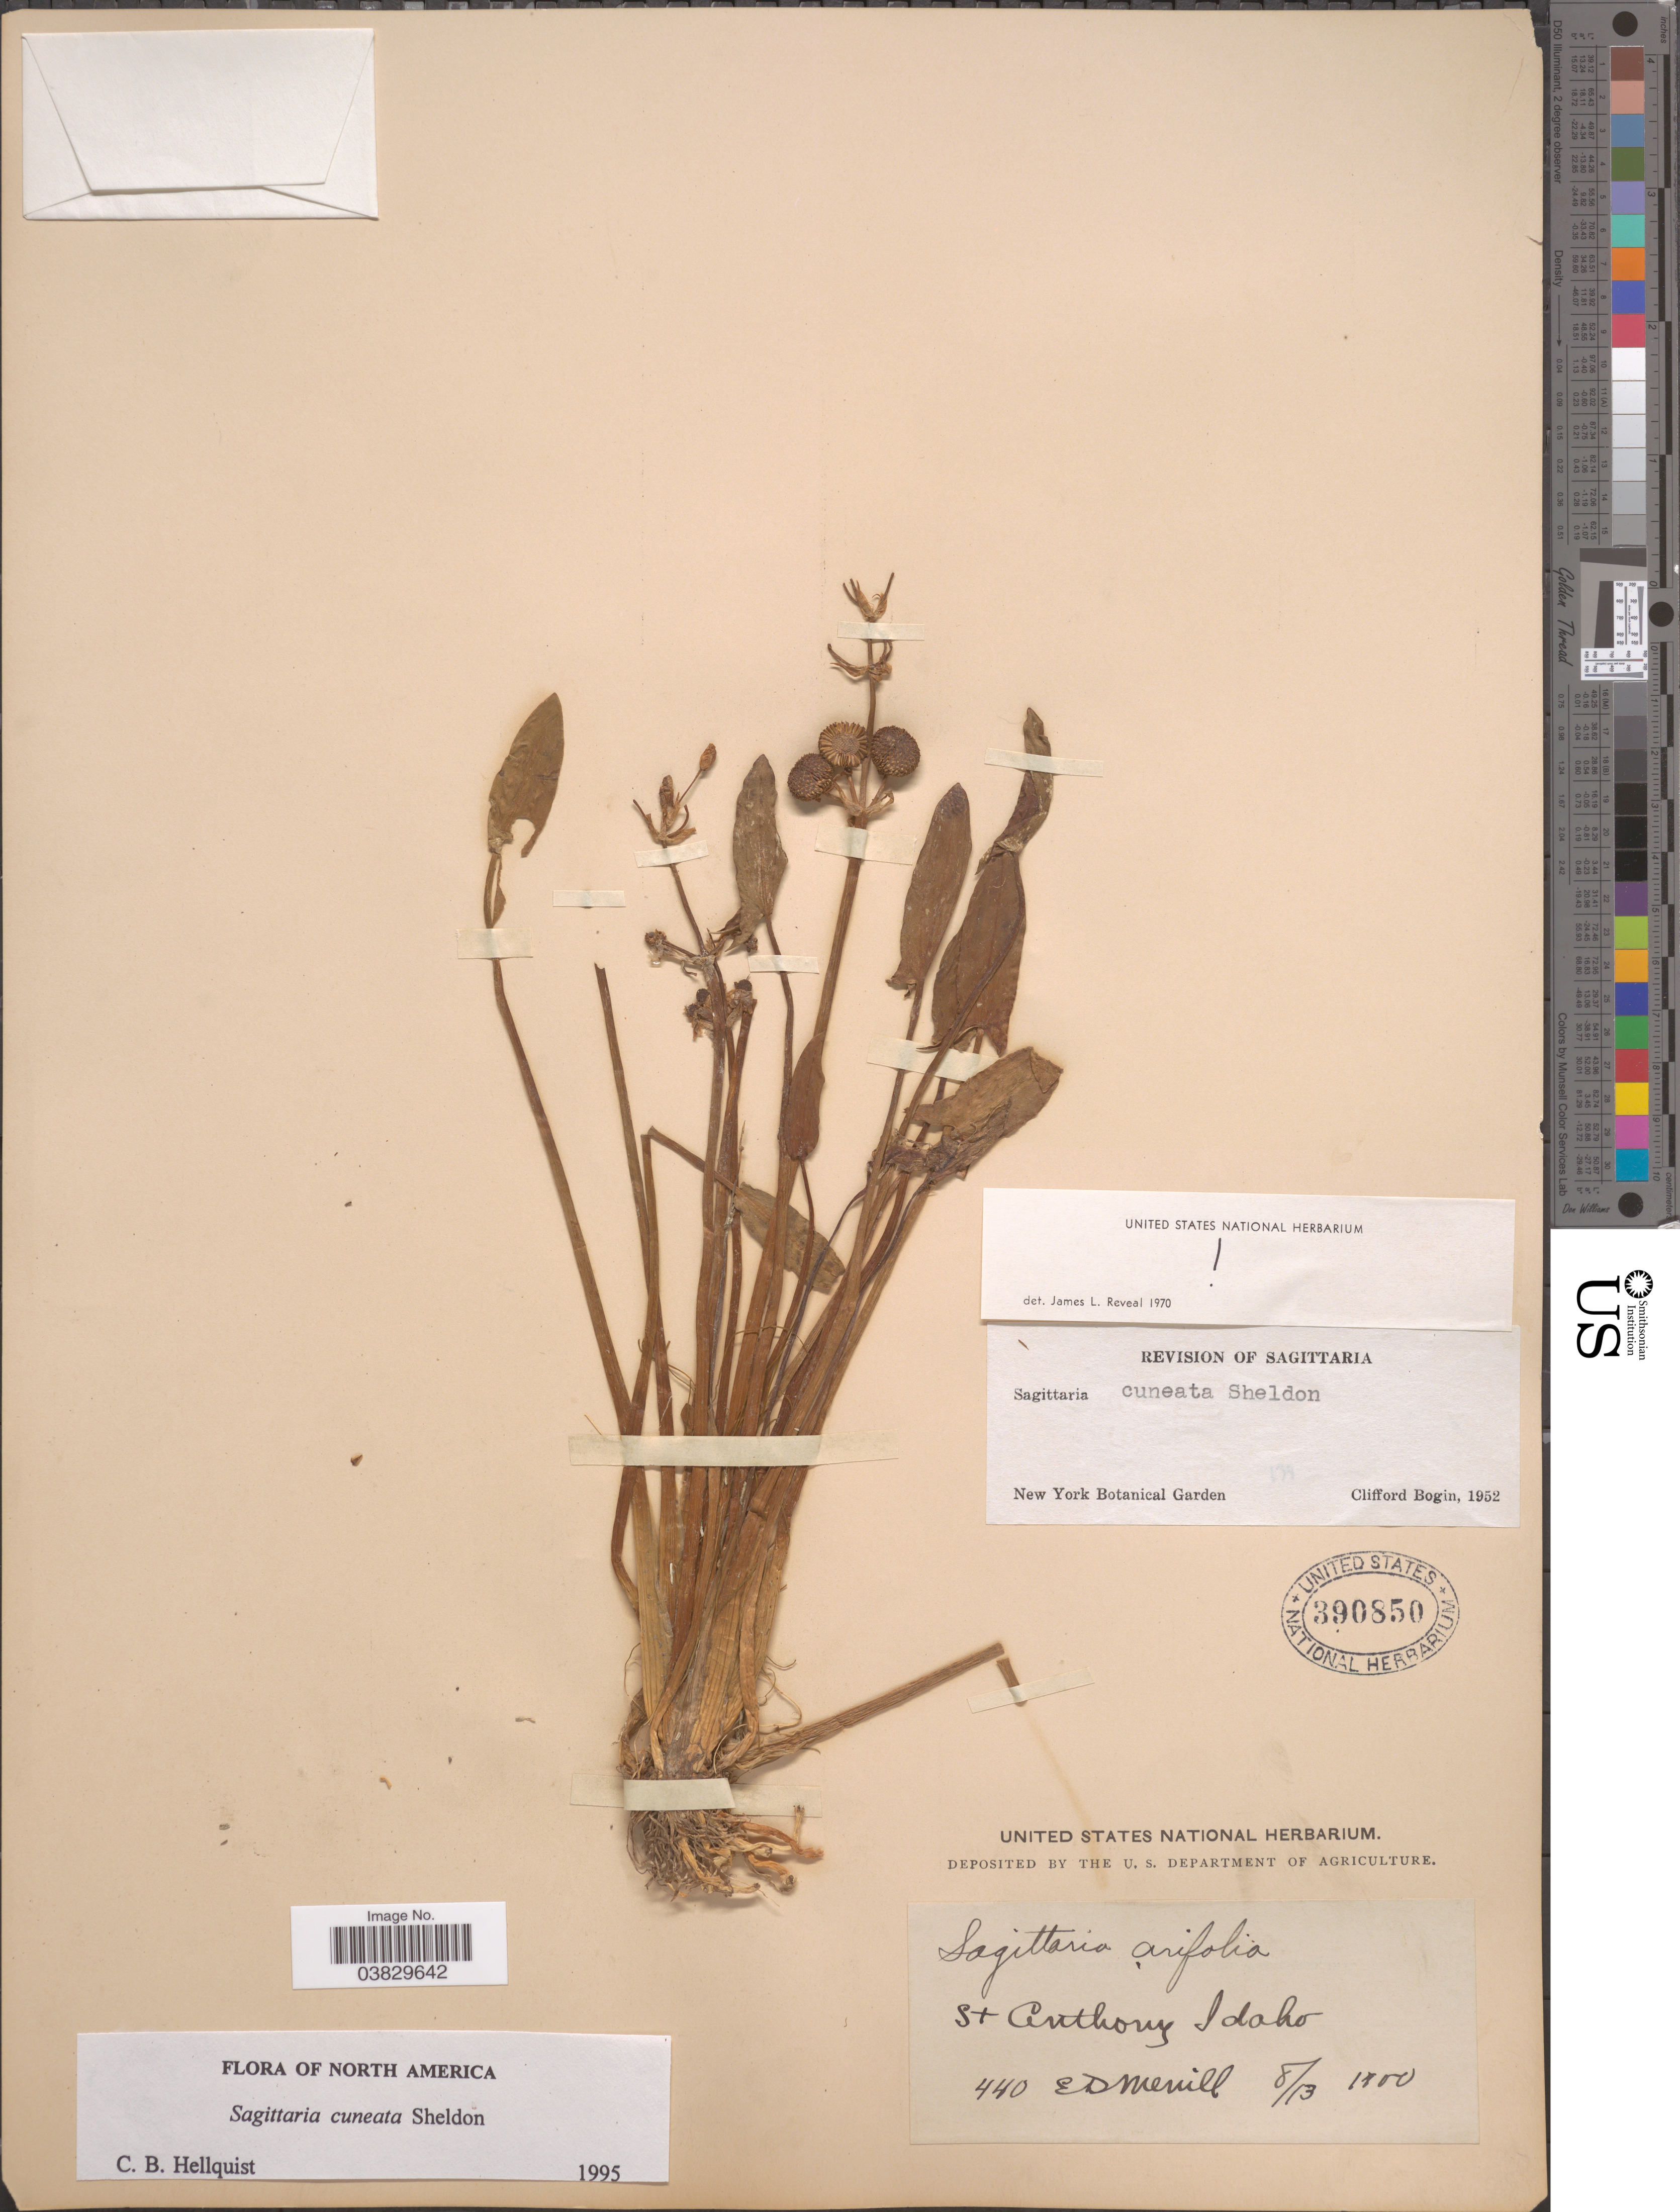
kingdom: Plantae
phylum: Tracheophyta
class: Liliopsida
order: Alismatales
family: Alismataceae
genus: Sagittaria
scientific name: Sagittaria cuneata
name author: E. Sheld.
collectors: E. D. Merrill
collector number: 440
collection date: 1900-08-13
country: United States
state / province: Idaho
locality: St Anthony.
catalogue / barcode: US 390850